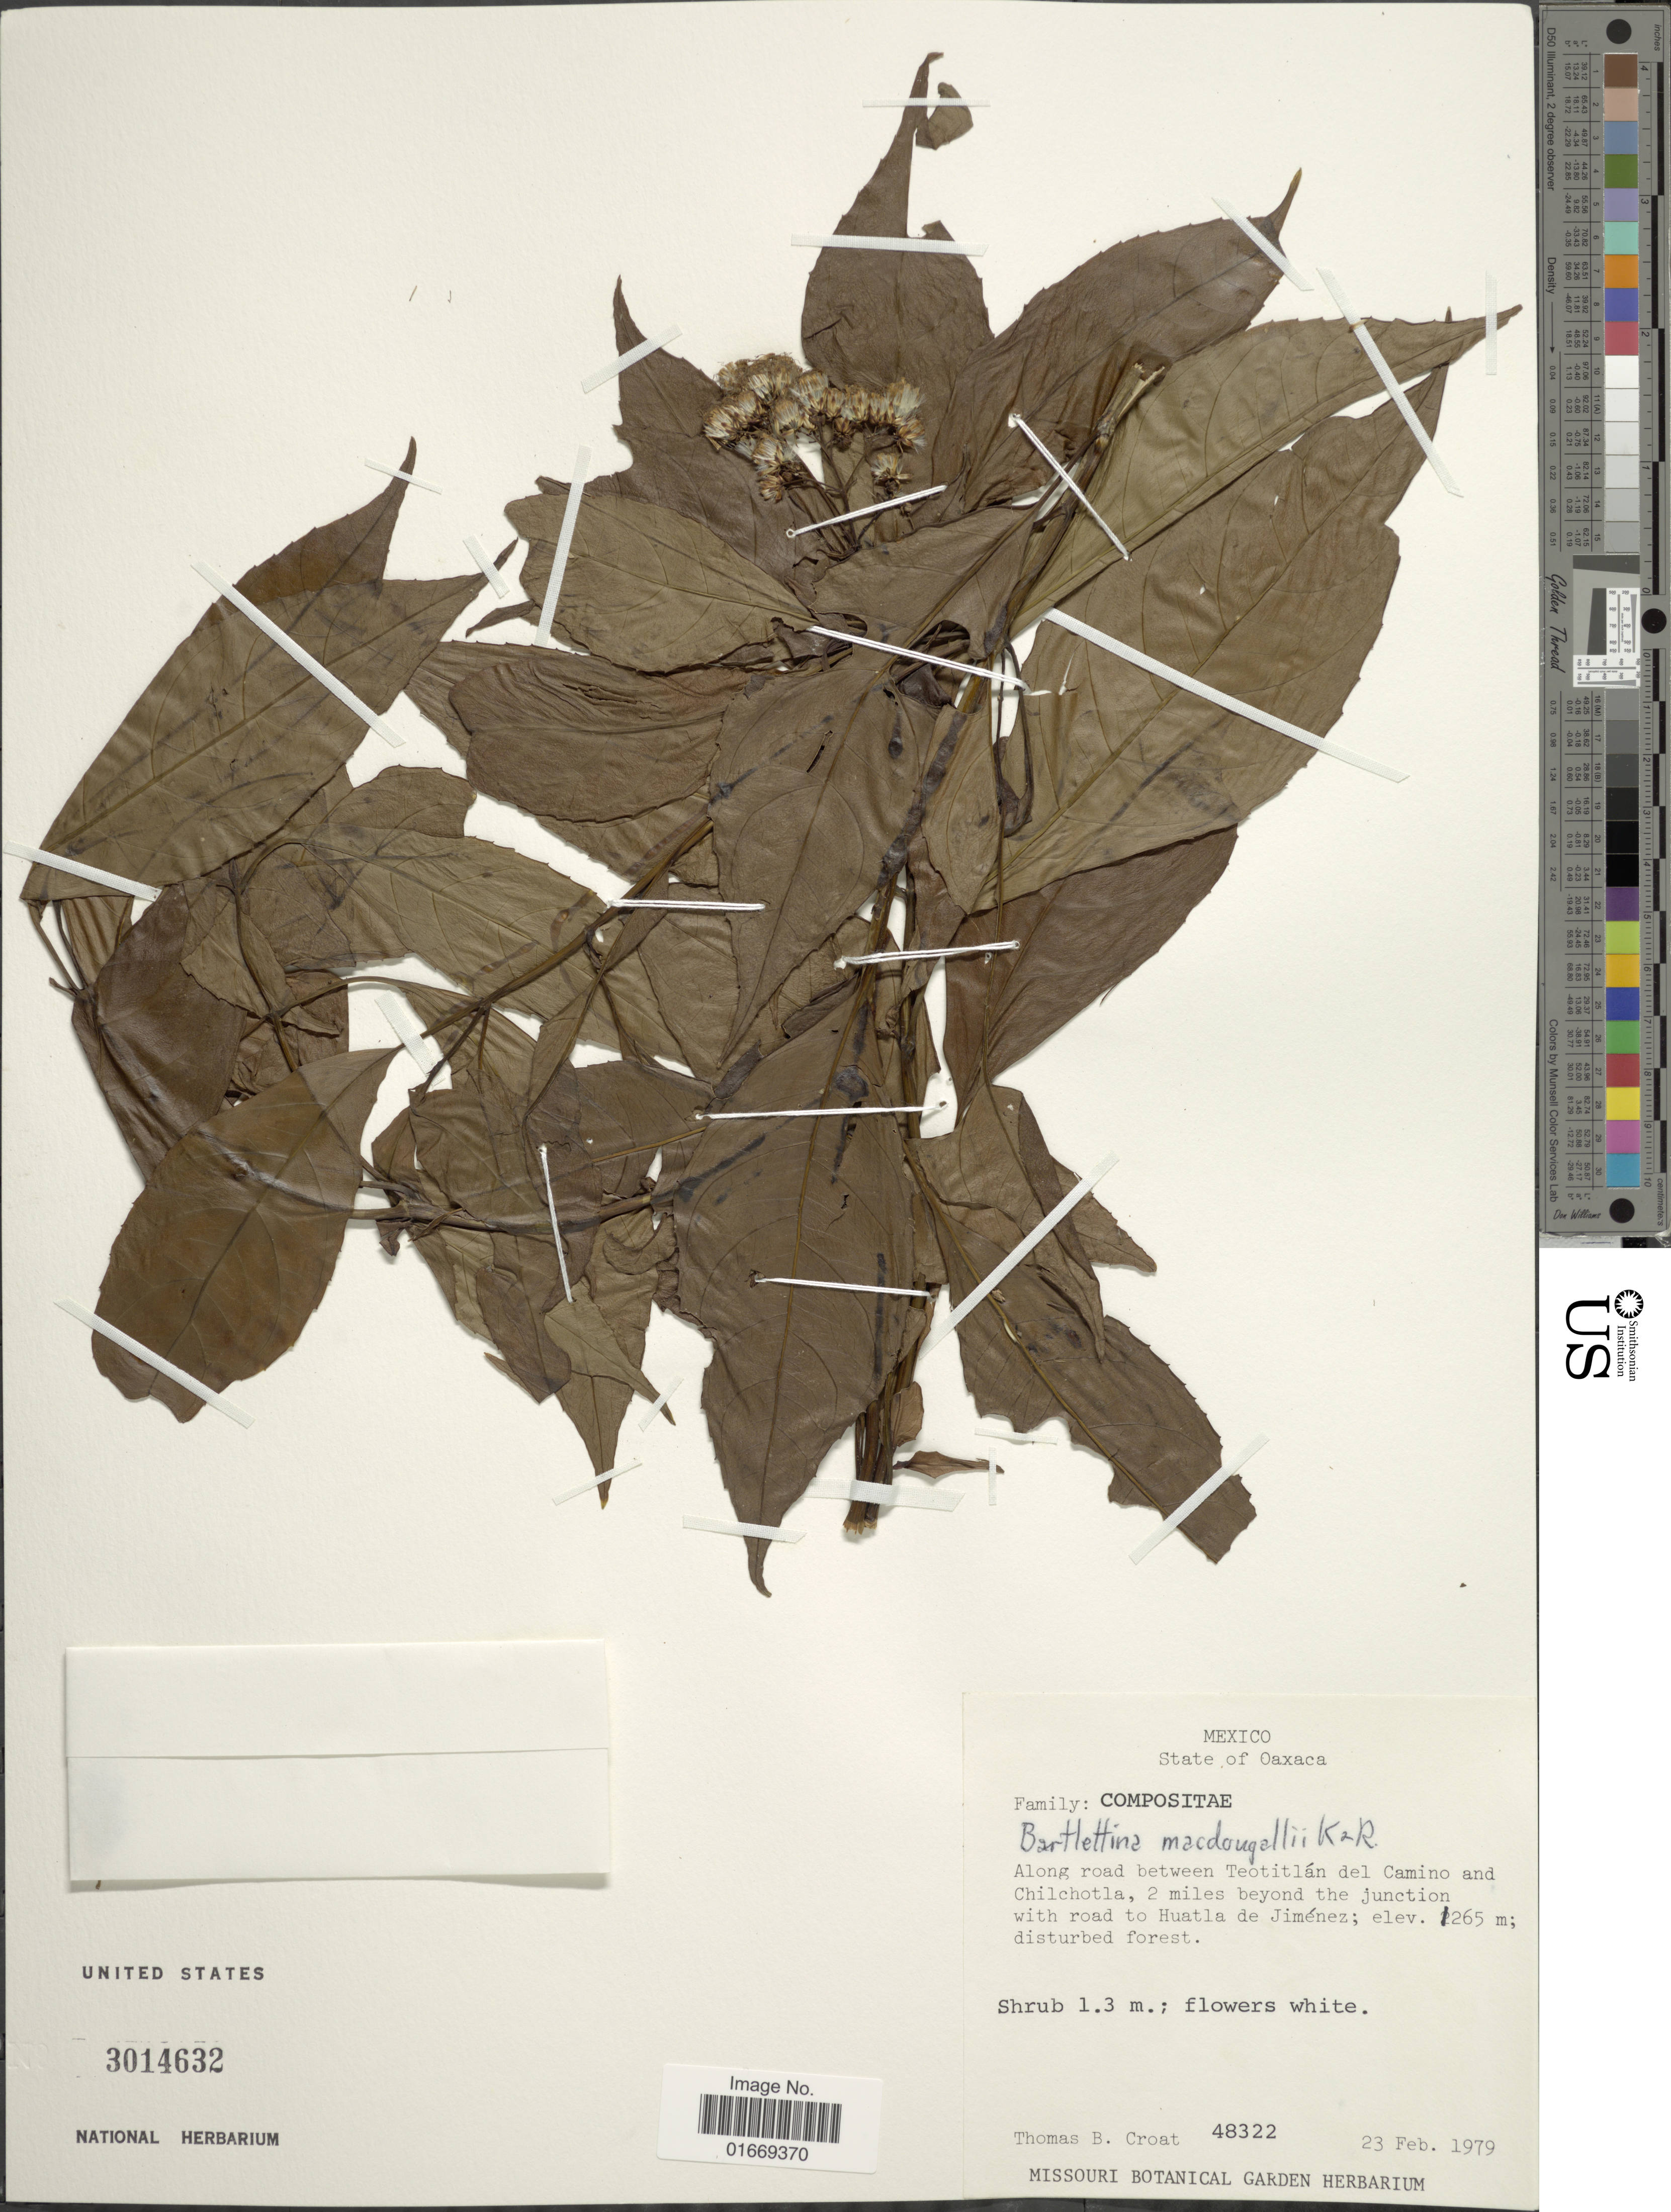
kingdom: Plantae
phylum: Tracheophyta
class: Magnoliopsida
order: Asterales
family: Asteraceae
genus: Bartlettina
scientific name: Bartlettina macdougallii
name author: R.M. King & H. Rob.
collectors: T. B. Croat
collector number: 48322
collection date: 1979-02-23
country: Mexico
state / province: Oaxaca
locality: State of Oaxaca. Along road between Teotitlán del Camino and Chilchotla, 2 miles beyond the junction with road to Huatla de Jiménez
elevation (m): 1265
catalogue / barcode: US 3014632